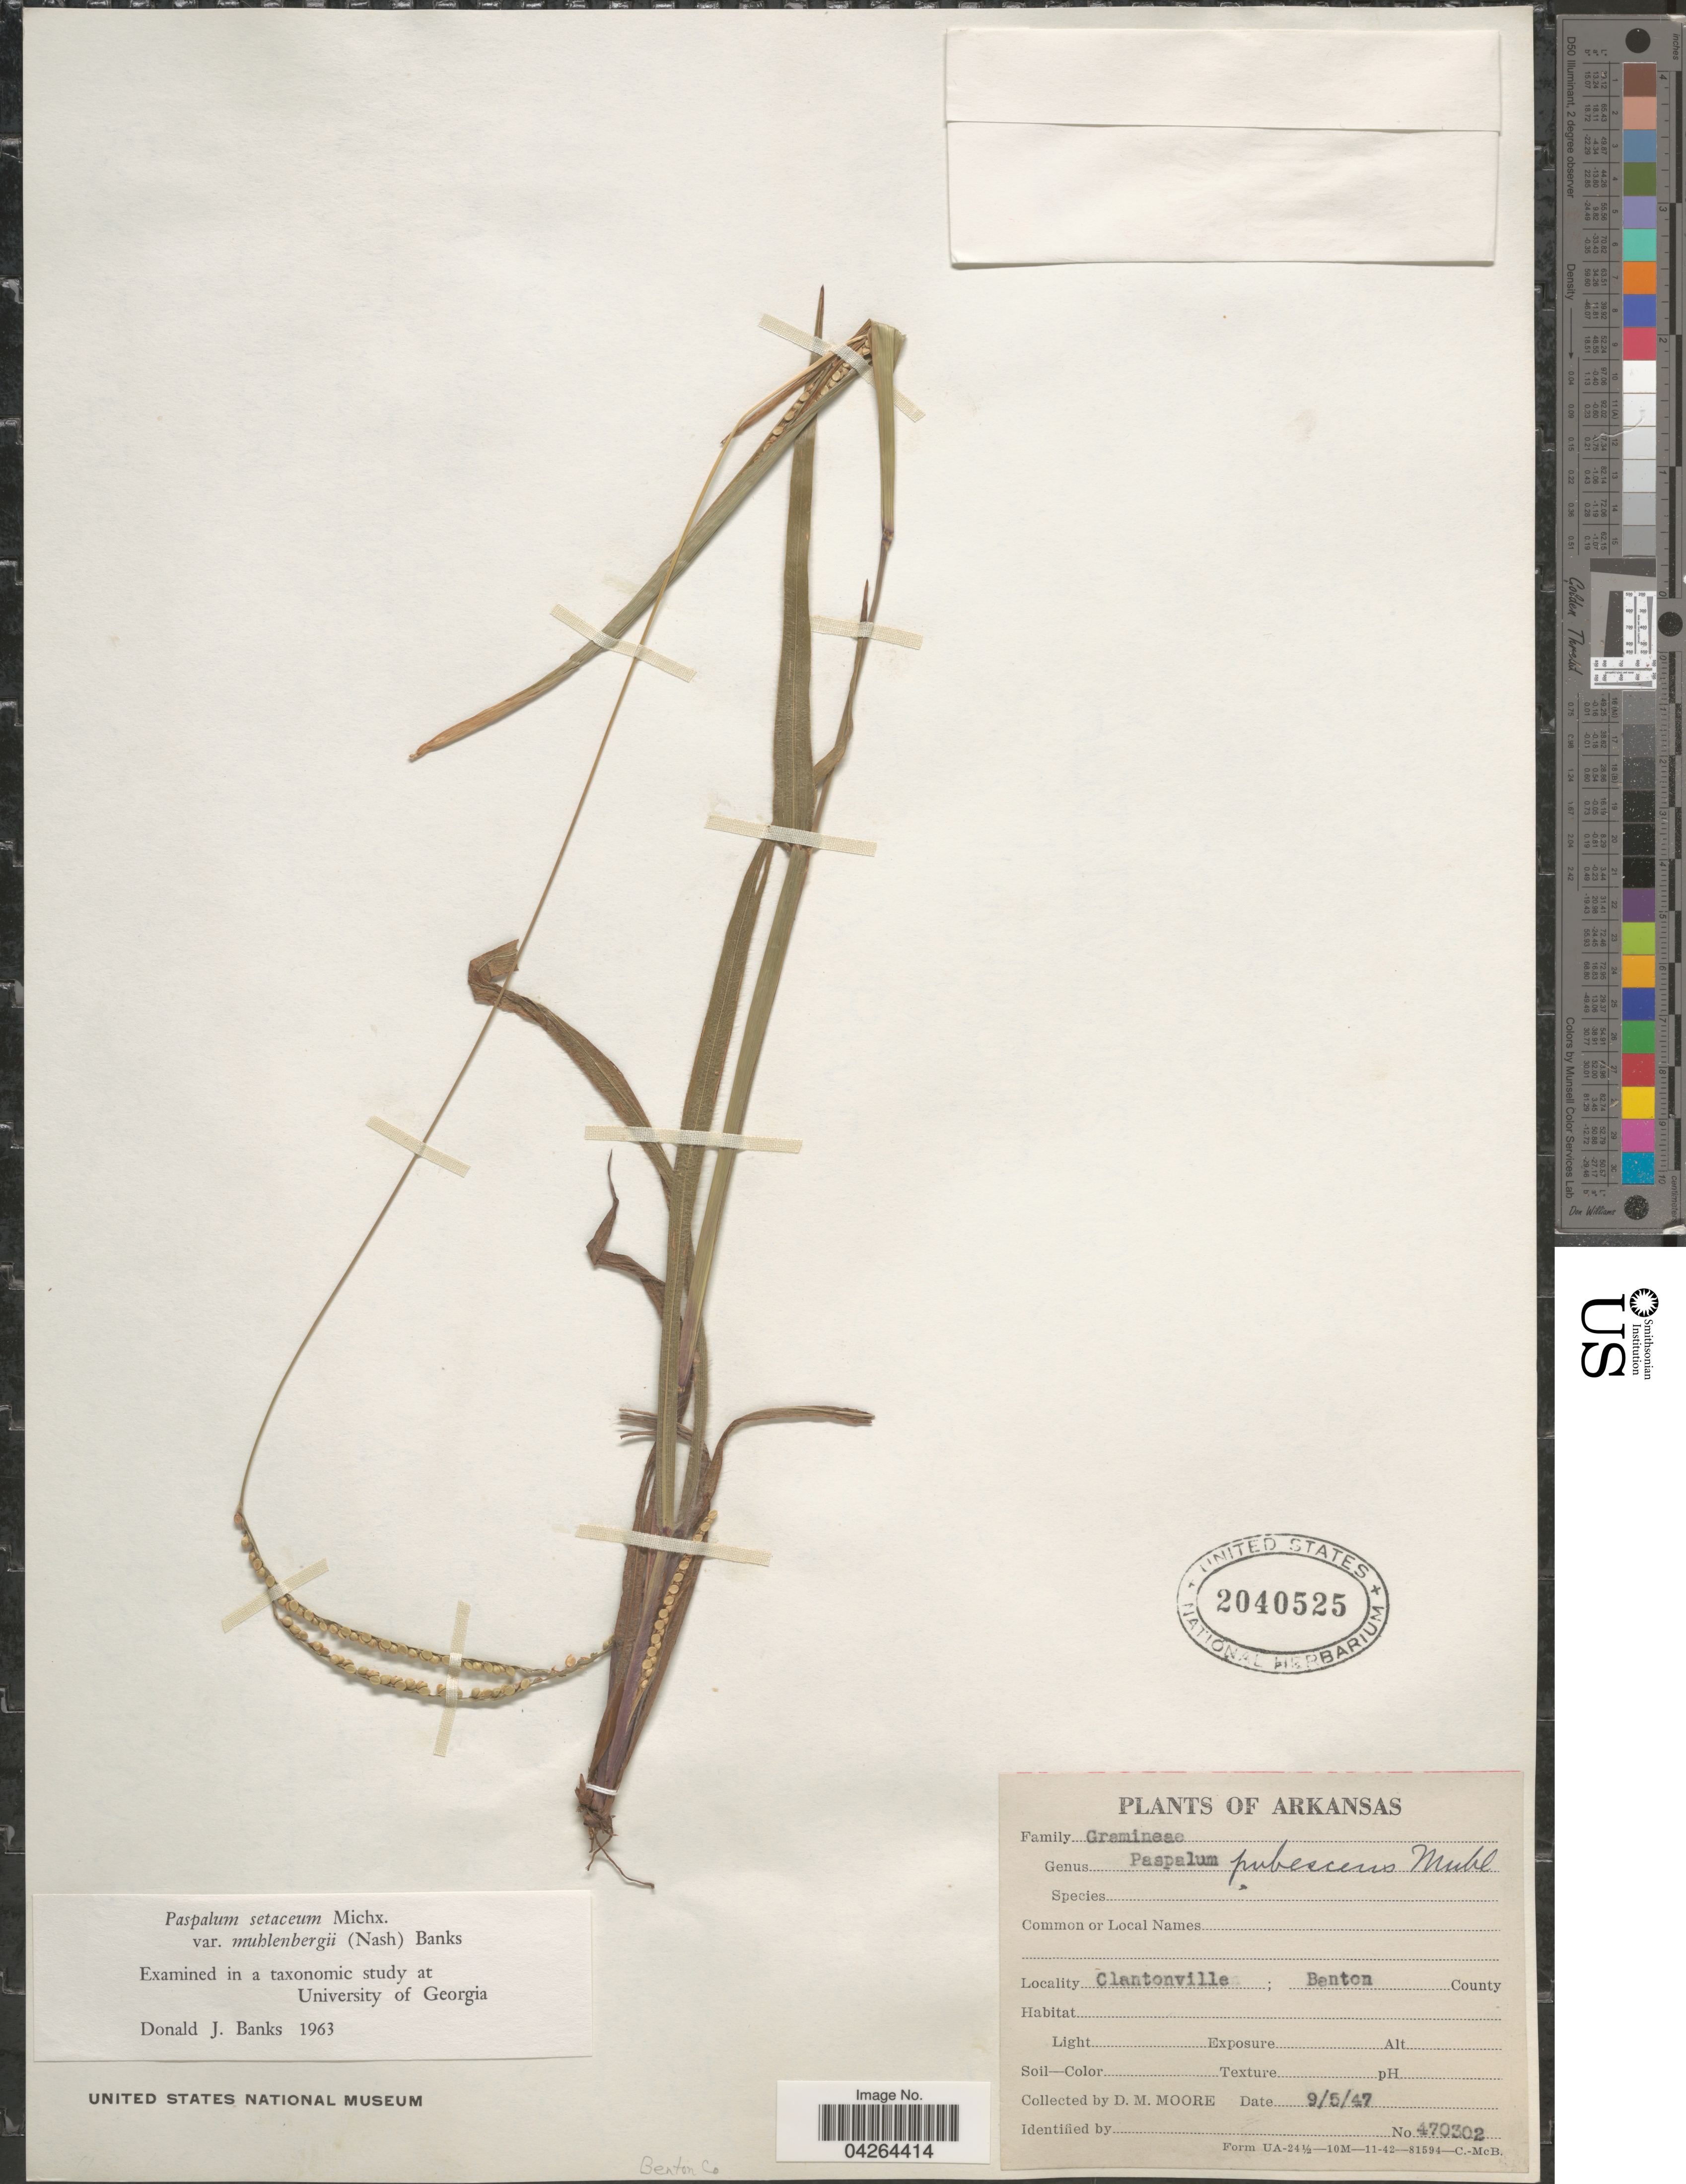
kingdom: Plantae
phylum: Tracheophyta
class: Liliopsida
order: Poales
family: Poaceae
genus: Paspalum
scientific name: Paspalum setaceum var. muhlenbergii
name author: (Nash) D.J. Banks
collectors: D. Moore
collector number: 470302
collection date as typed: Transcribed d/m/y: 5/9/47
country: United States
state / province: Arkansas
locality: Clantonville; Benton County.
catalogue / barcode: US 2040525